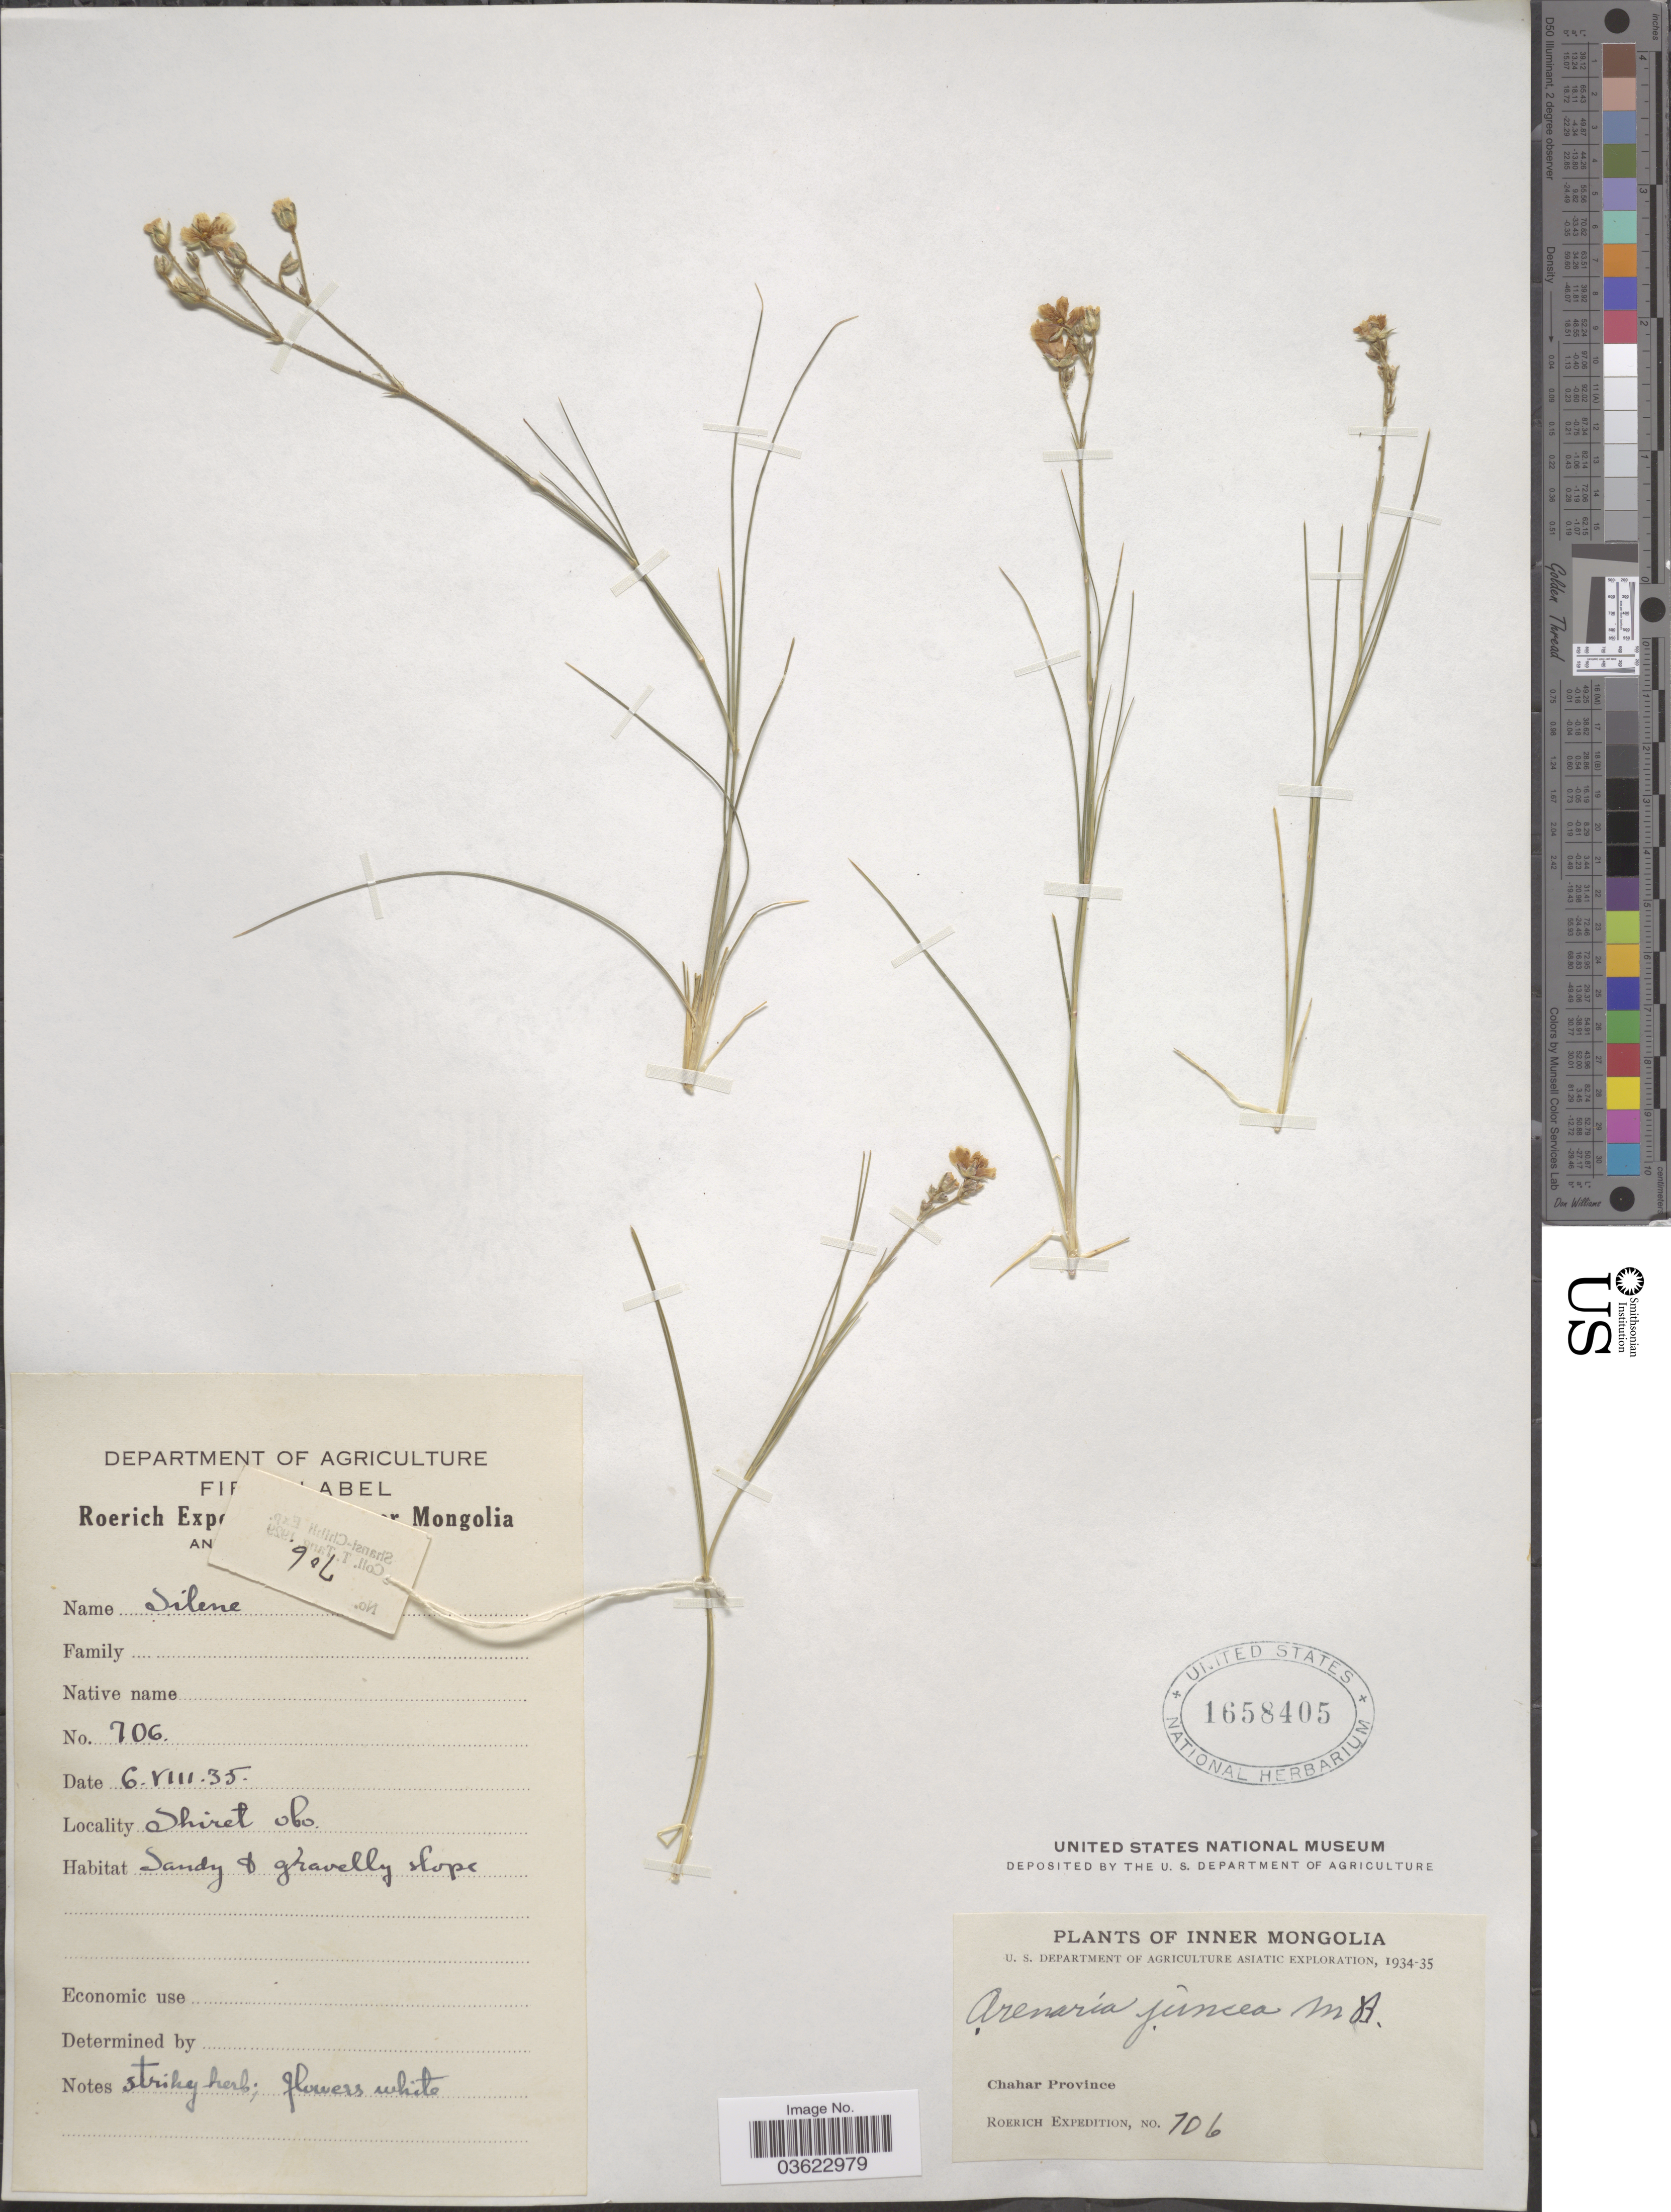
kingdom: Plantae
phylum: Tracheophyta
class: Magnoliopsida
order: Caryophyllales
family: Caryophyllaceae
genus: Eremogone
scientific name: Eremogone juncea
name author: (M. Bieb.) Fenzl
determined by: U.S. National Herbarium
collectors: Roerich Expedition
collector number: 706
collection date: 1935-07-06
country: China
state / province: Nei Monggol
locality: Inner Mongolia and north west China. Shiret obo. Chahar Province.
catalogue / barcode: US 1658405